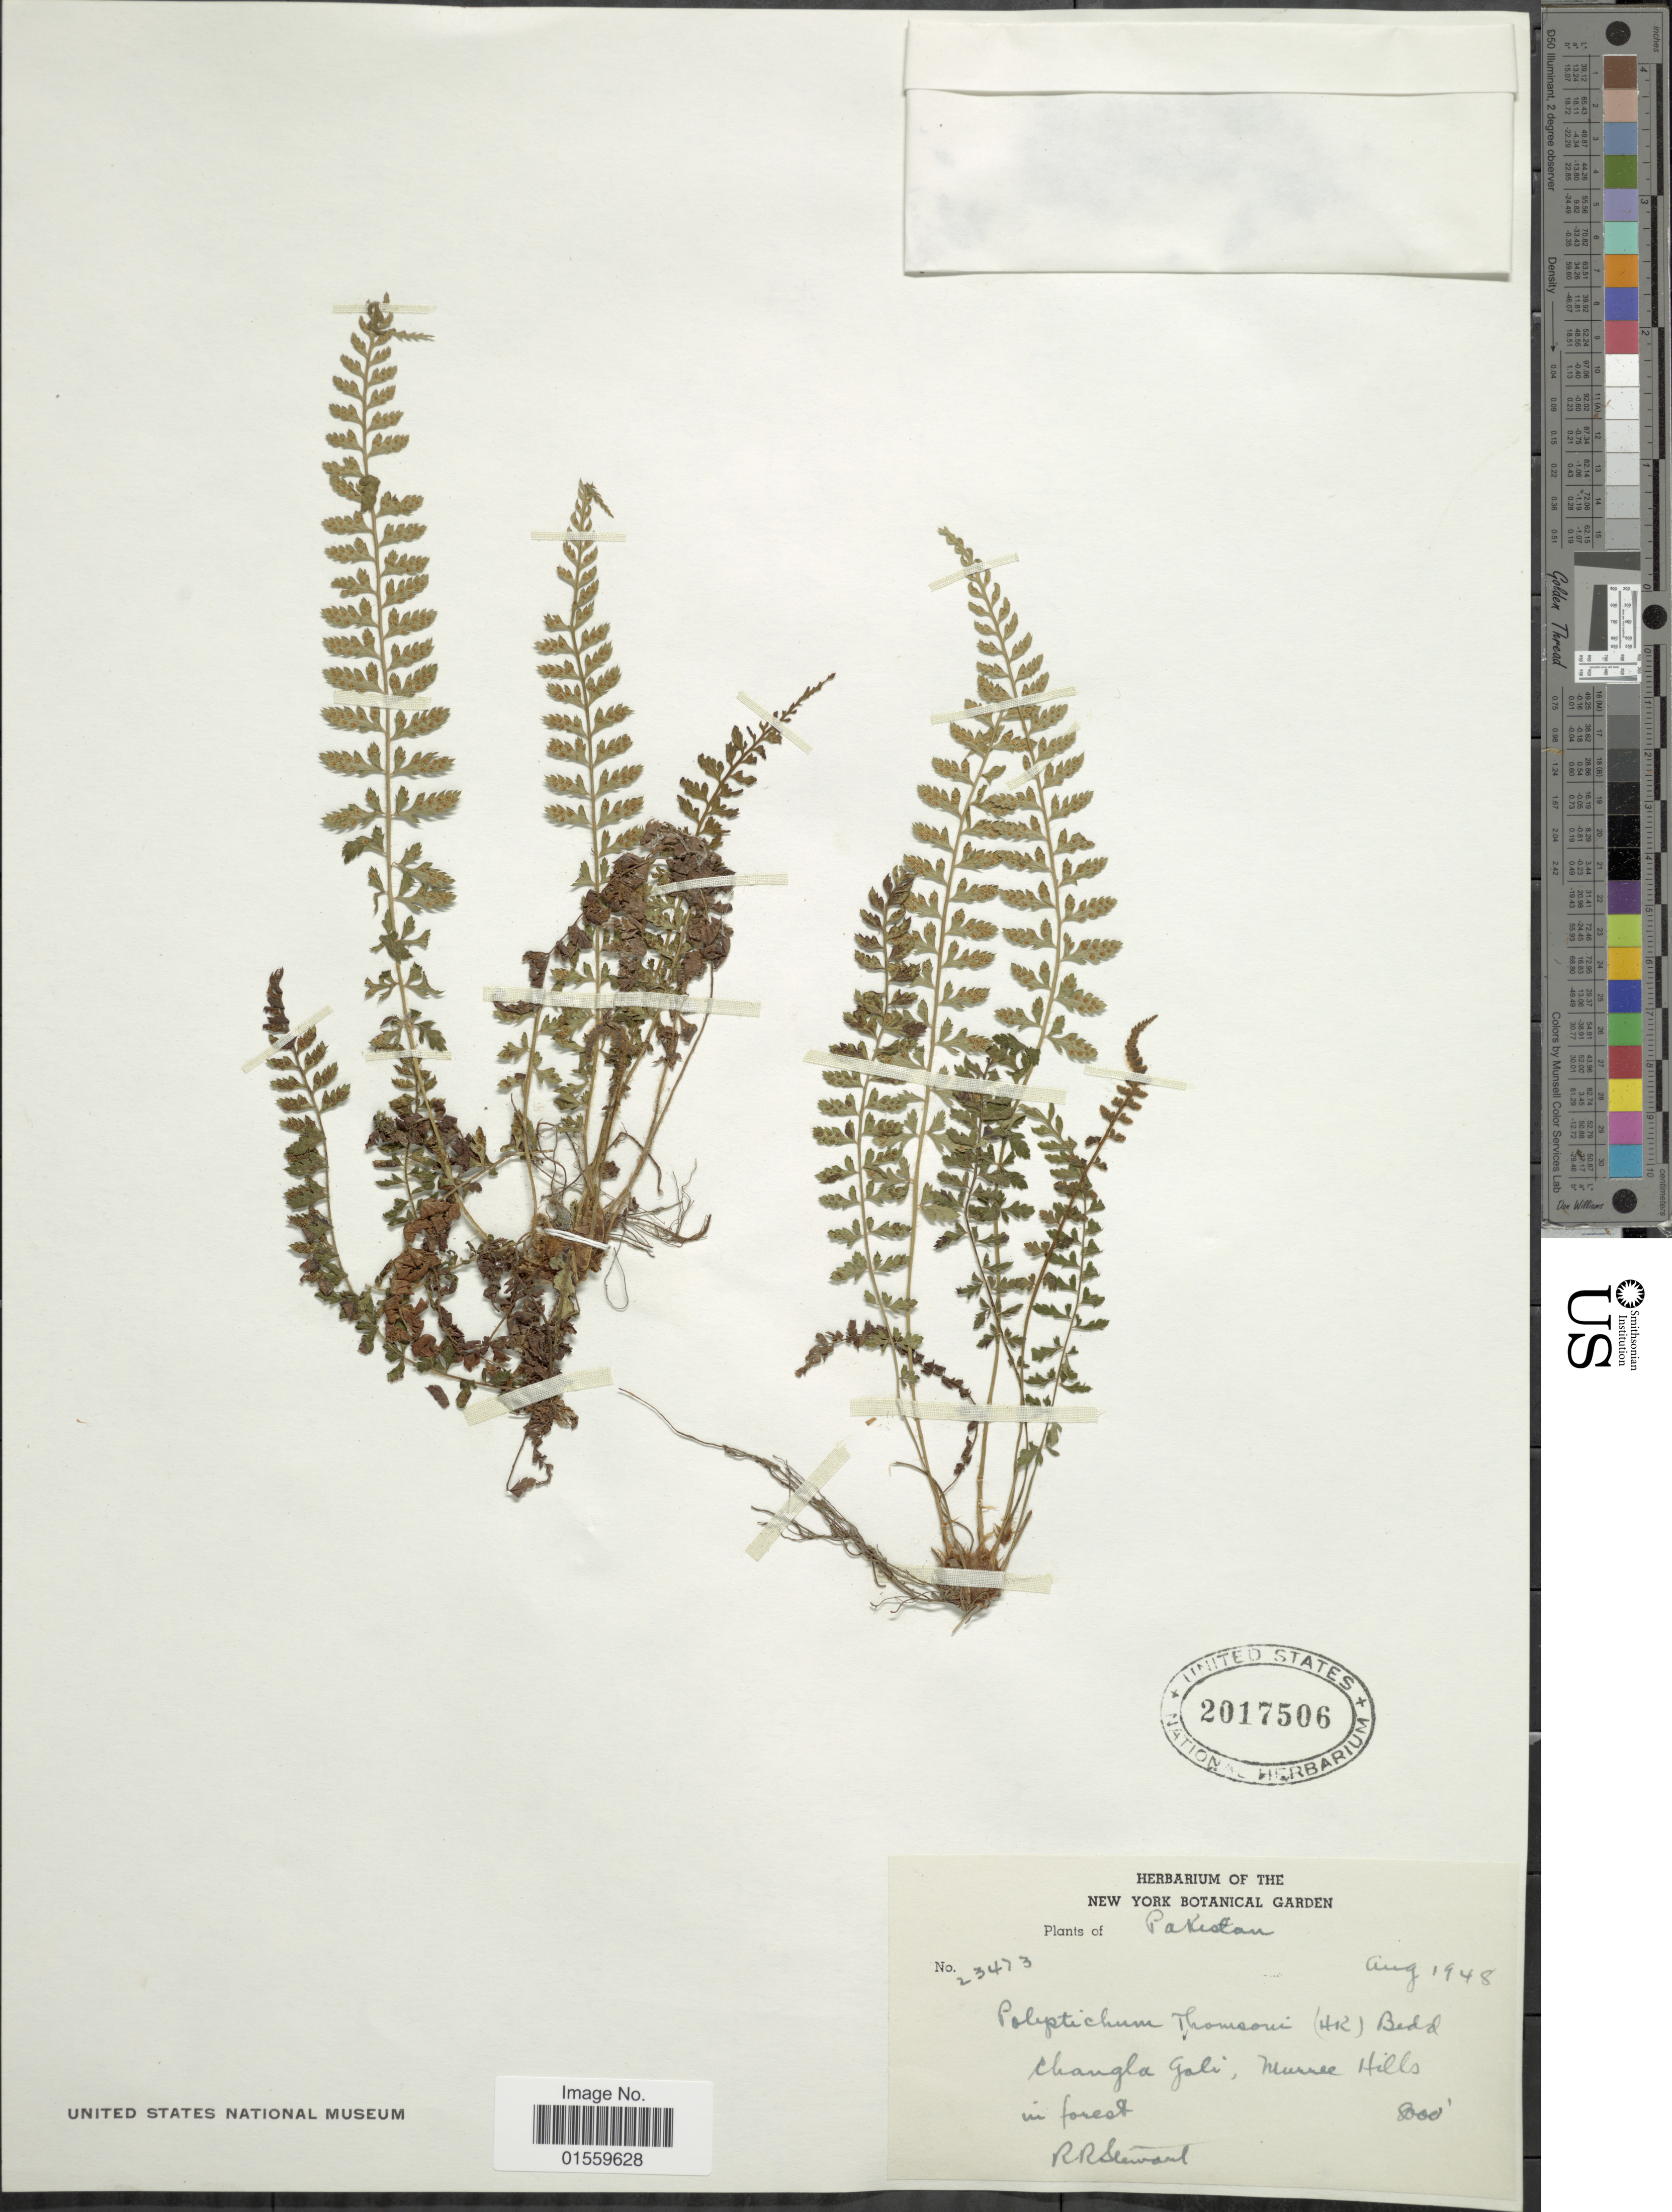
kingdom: Plantae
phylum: Tracheophyta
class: Polypodiopsida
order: Polypodiales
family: Dryopteridaceae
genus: Polystichum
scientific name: Polystichum thomsonii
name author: (Hook. f.) Bedd.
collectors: R. R. Stewart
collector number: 23473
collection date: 1948-08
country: Pakistan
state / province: Khyber Pakhtunkhwa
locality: Changla Gali, Murree Hills.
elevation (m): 2438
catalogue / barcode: US 2017506